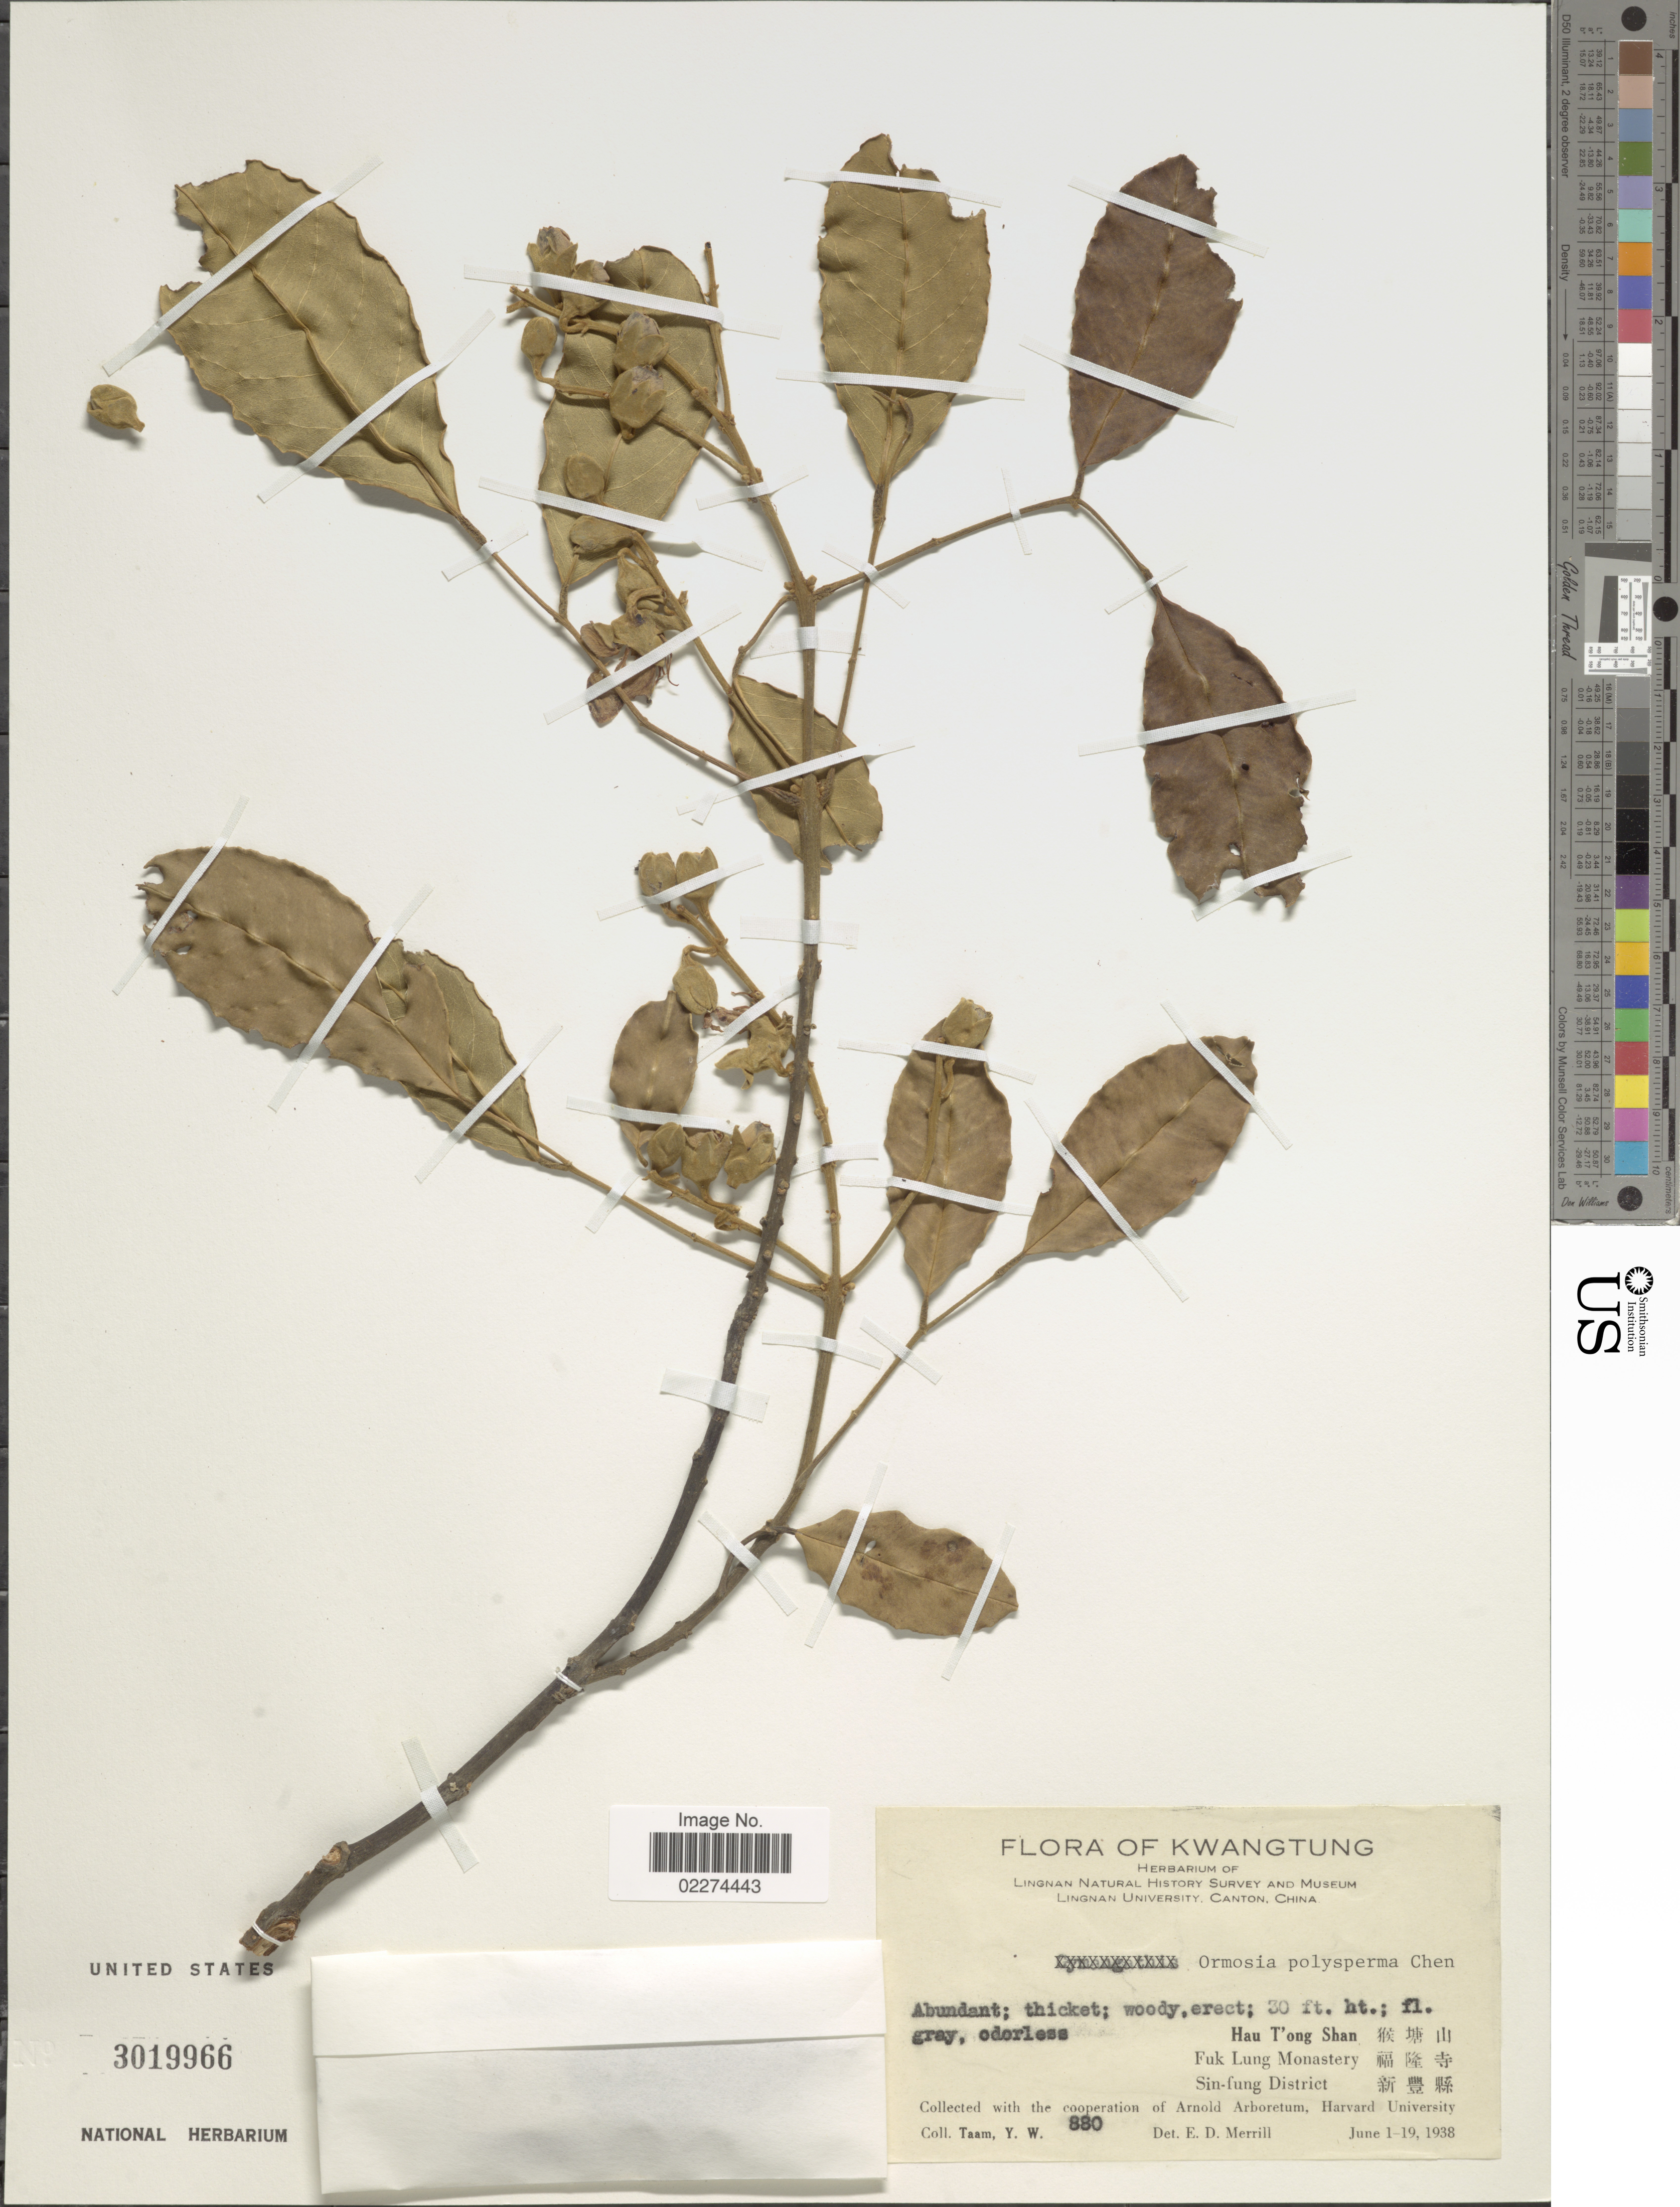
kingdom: Plantae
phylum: Tracheophyta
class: Magnoliopsida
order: Fabales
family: Fabaceae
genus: Ormosia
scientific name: Ormosia xylocarpa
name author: Merr. & L. Chen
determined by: Torke, Benjamin M.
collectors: Y. W. Taam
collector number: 880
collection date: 1938-06-01/1938-06-19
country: China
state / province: Guangdong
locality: Kwangtung, Hau T' ong Shan, Fuk Lung Monastery, Sin-fung District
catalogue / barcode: US 3019966